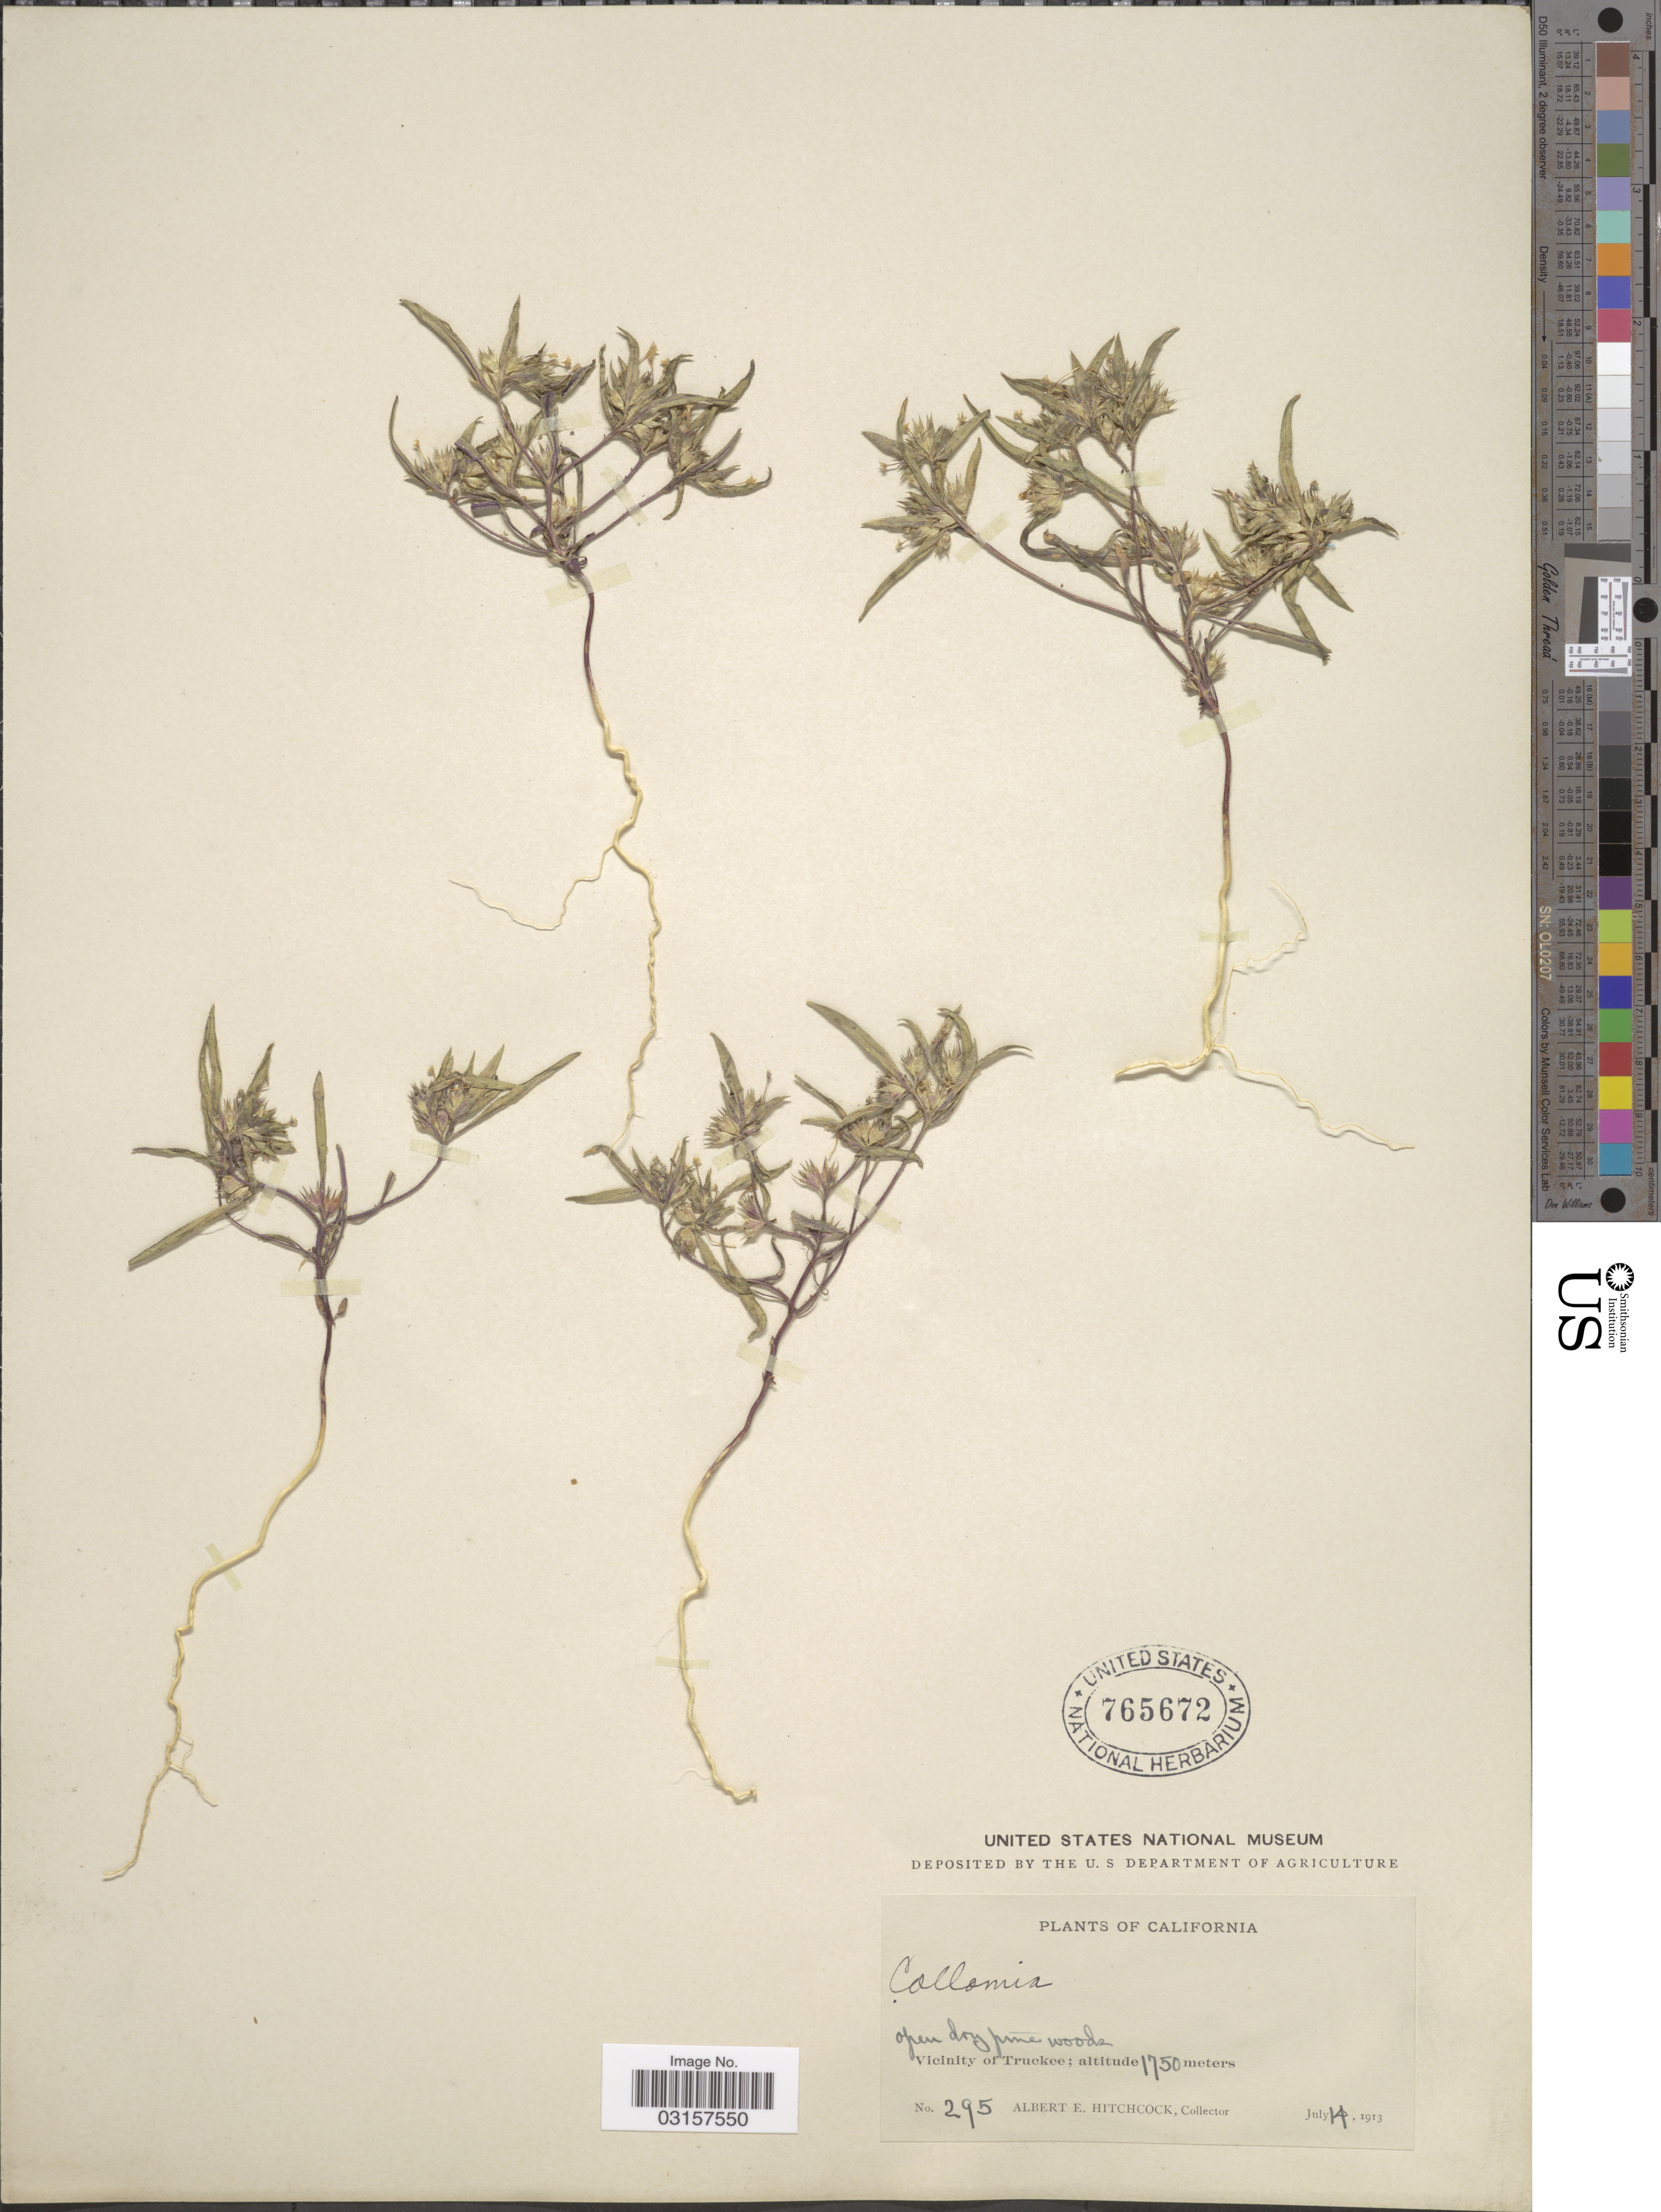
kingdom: Plantae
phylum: Tracheophyta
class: Magnoliopsida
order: Ericales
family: Polemoniaceae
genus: Microsteris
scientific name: Microsteris gracilis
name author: (Hook.) Greene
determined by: (US) Smithsonian Institution - National Museum of Natural History - Department of Botany (UNITED STATES)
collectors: A. Hitchcock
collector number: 295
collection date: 1913-07-14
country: United States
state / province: California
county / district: Nevada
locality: Vicinity of Truckee.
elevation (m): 1750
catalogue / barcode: US 765672